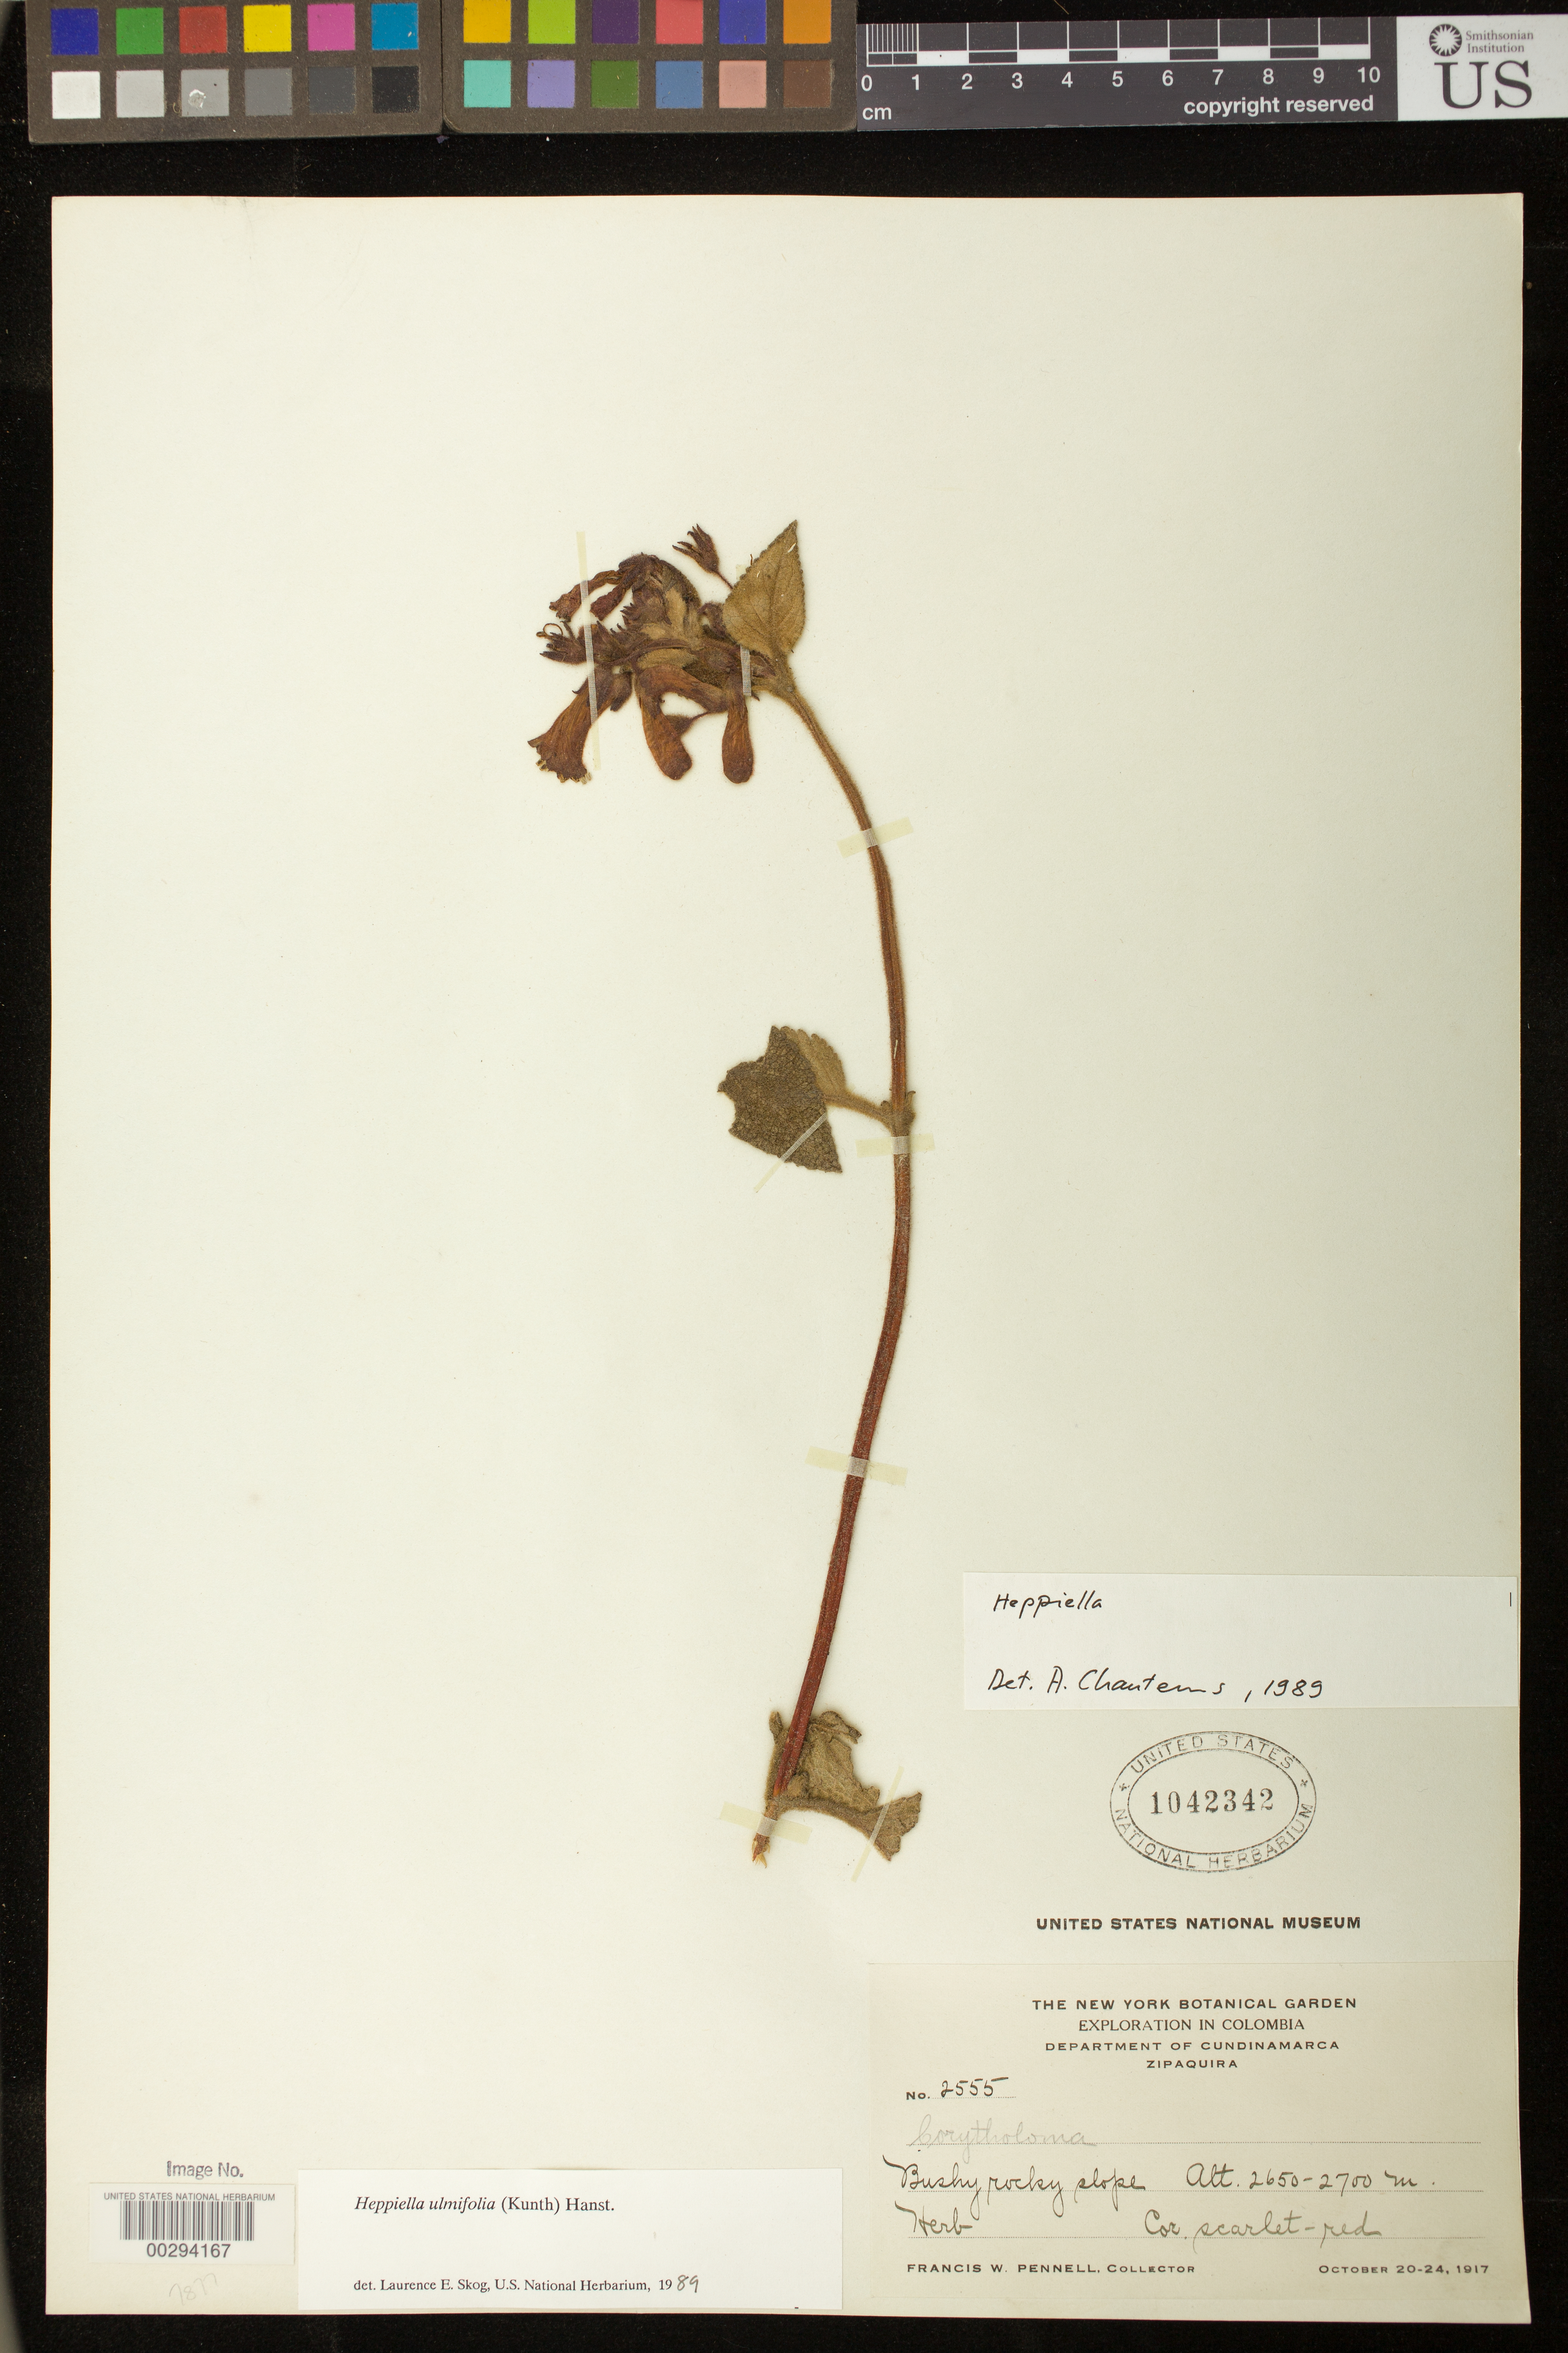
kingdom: Plantae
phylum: Tracheophyta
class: Magnoliopsida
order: Lamiales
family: Gesneriaceae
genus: Heppiella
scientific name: Heppiella ulmifolia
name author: (Kunth) Hanst.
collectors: F. W. Pennell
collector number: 2555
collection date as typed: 20-24 Oct 1917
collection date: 1917-10-20/1917-10-24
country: Colombia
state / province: Cundinamarca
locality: Zipaquira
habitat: Bushy rocky slope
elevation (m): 2650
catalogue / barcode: US 1042342